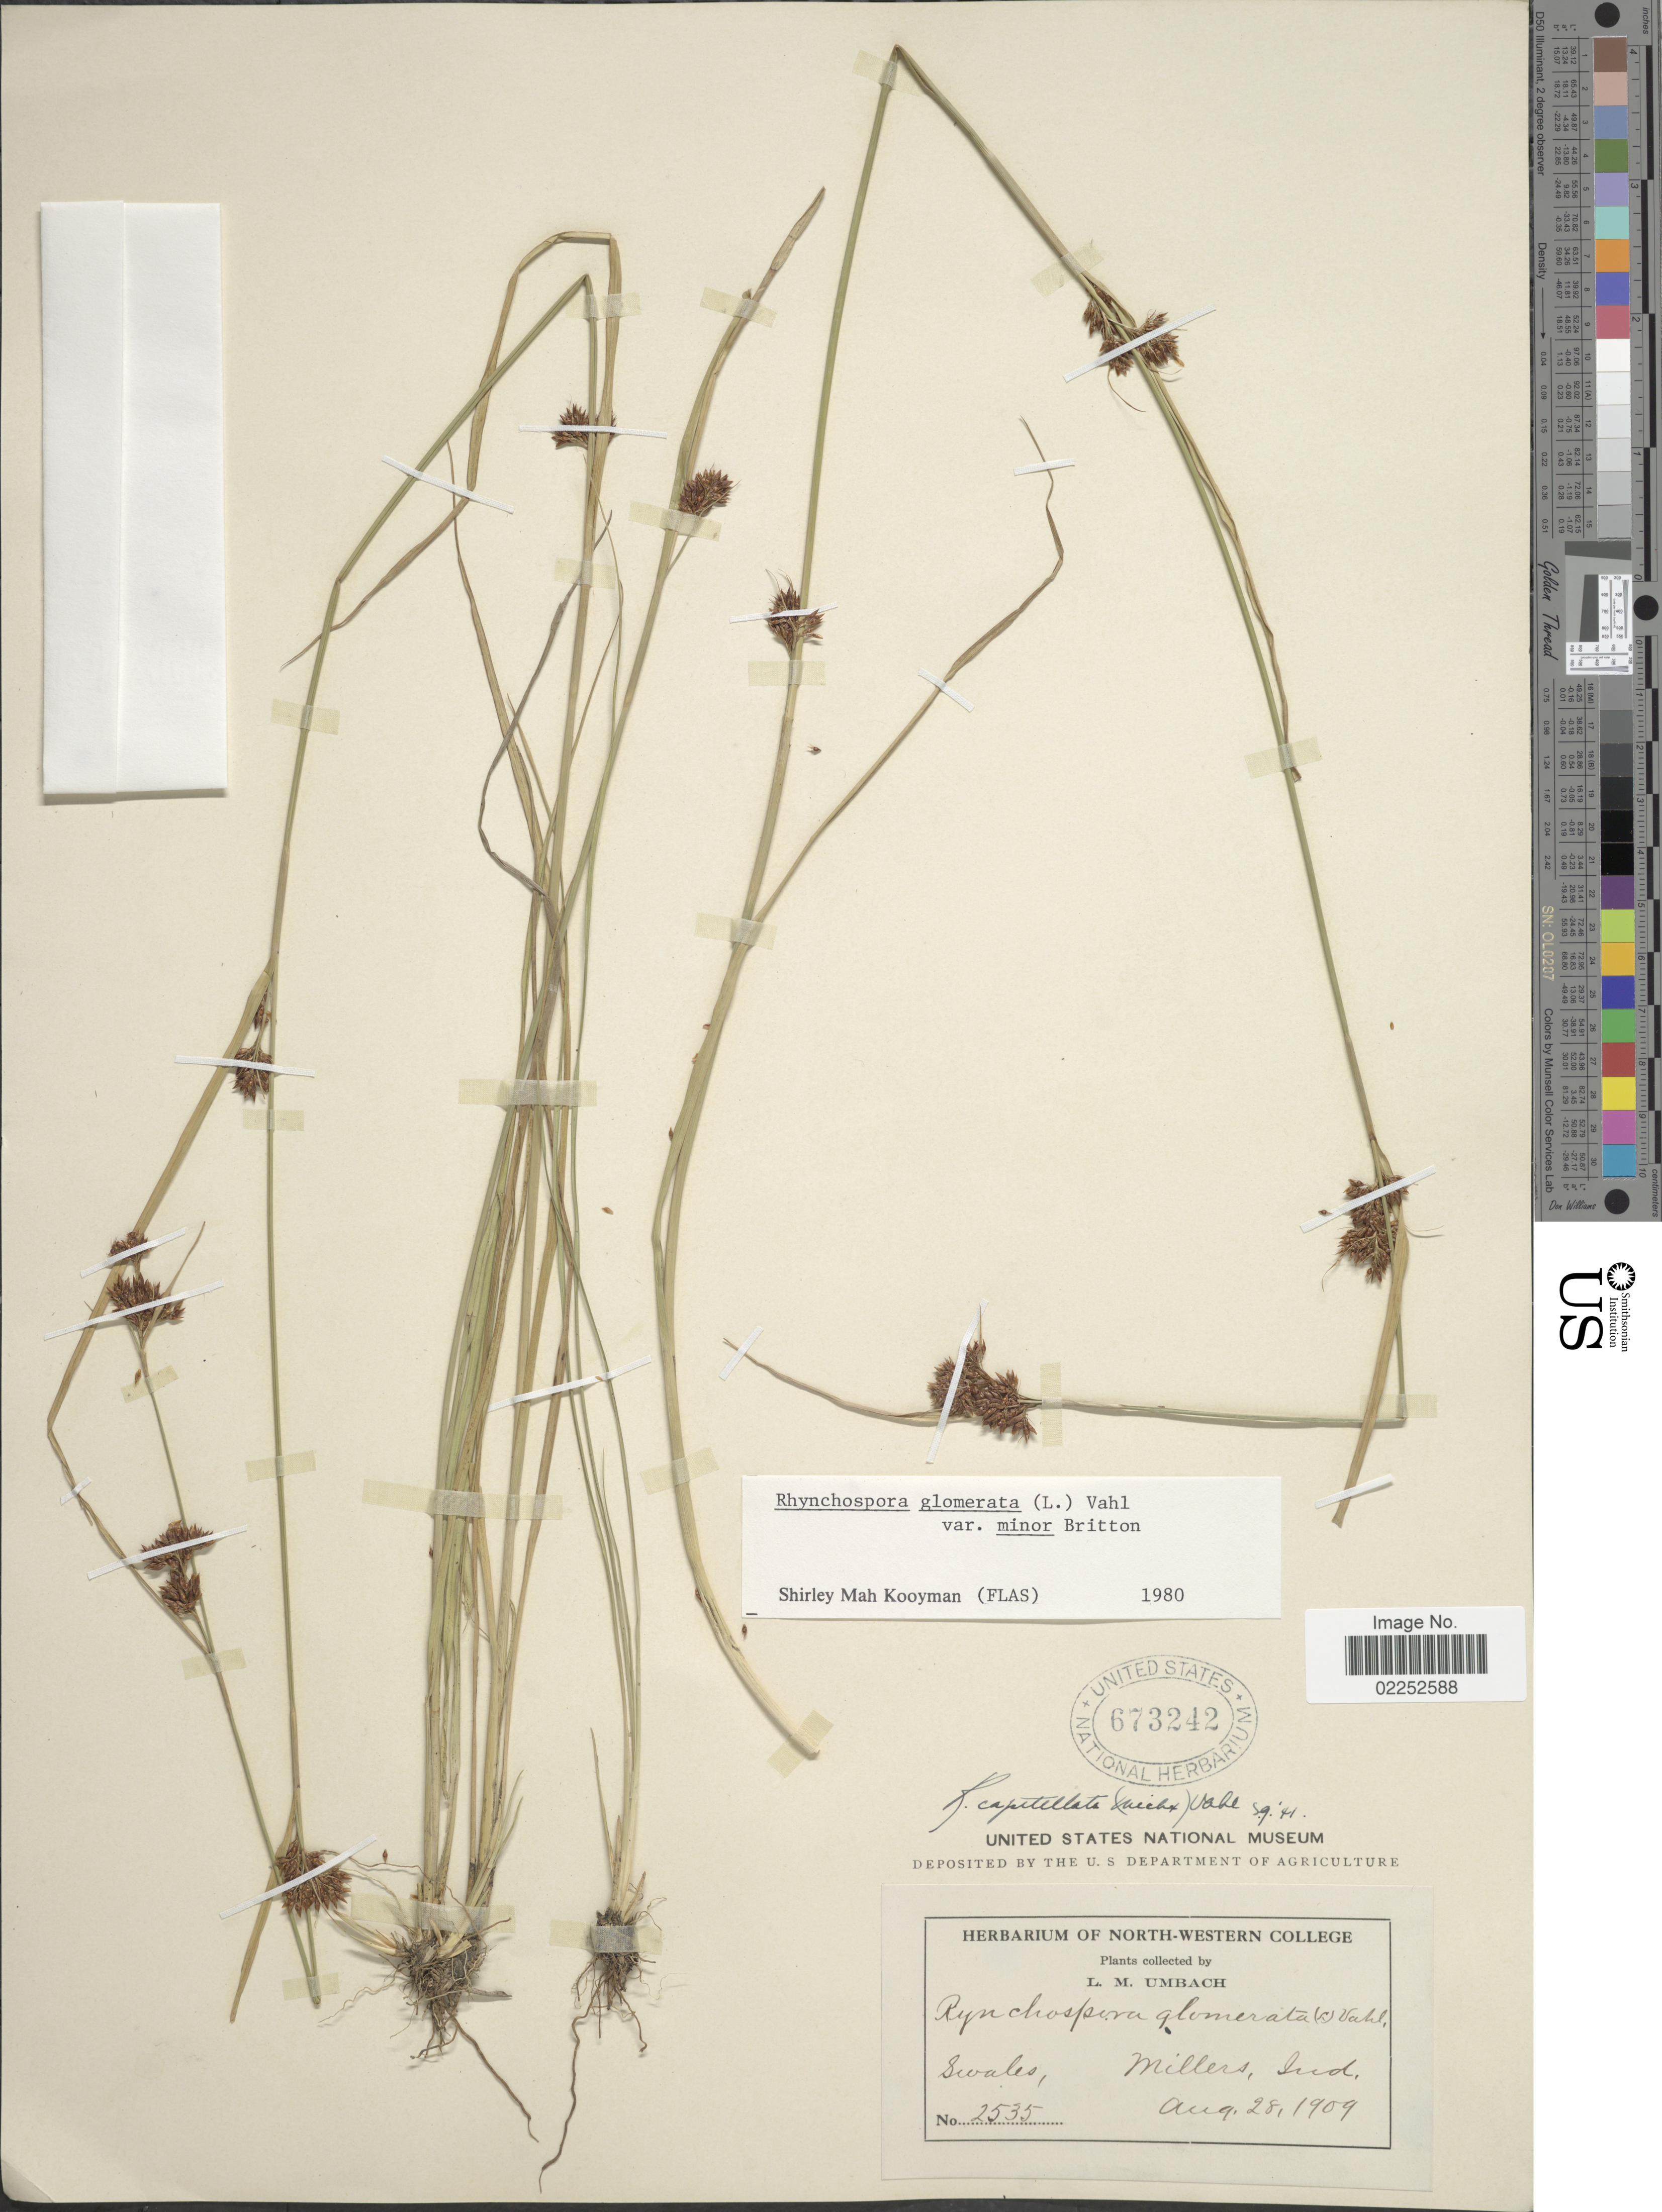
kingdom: Plantae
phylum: Tracheophyta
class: Liliopsida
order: Poales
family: Cyperaceae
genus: Rhynchospora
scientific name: Rhynchospora capitellata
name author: (Michx.) Vahl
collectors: L. M. Umbach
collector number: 2535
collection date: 1909-08-28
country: United States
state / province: Indiana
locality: Swales, Millers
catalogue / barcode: US 673242